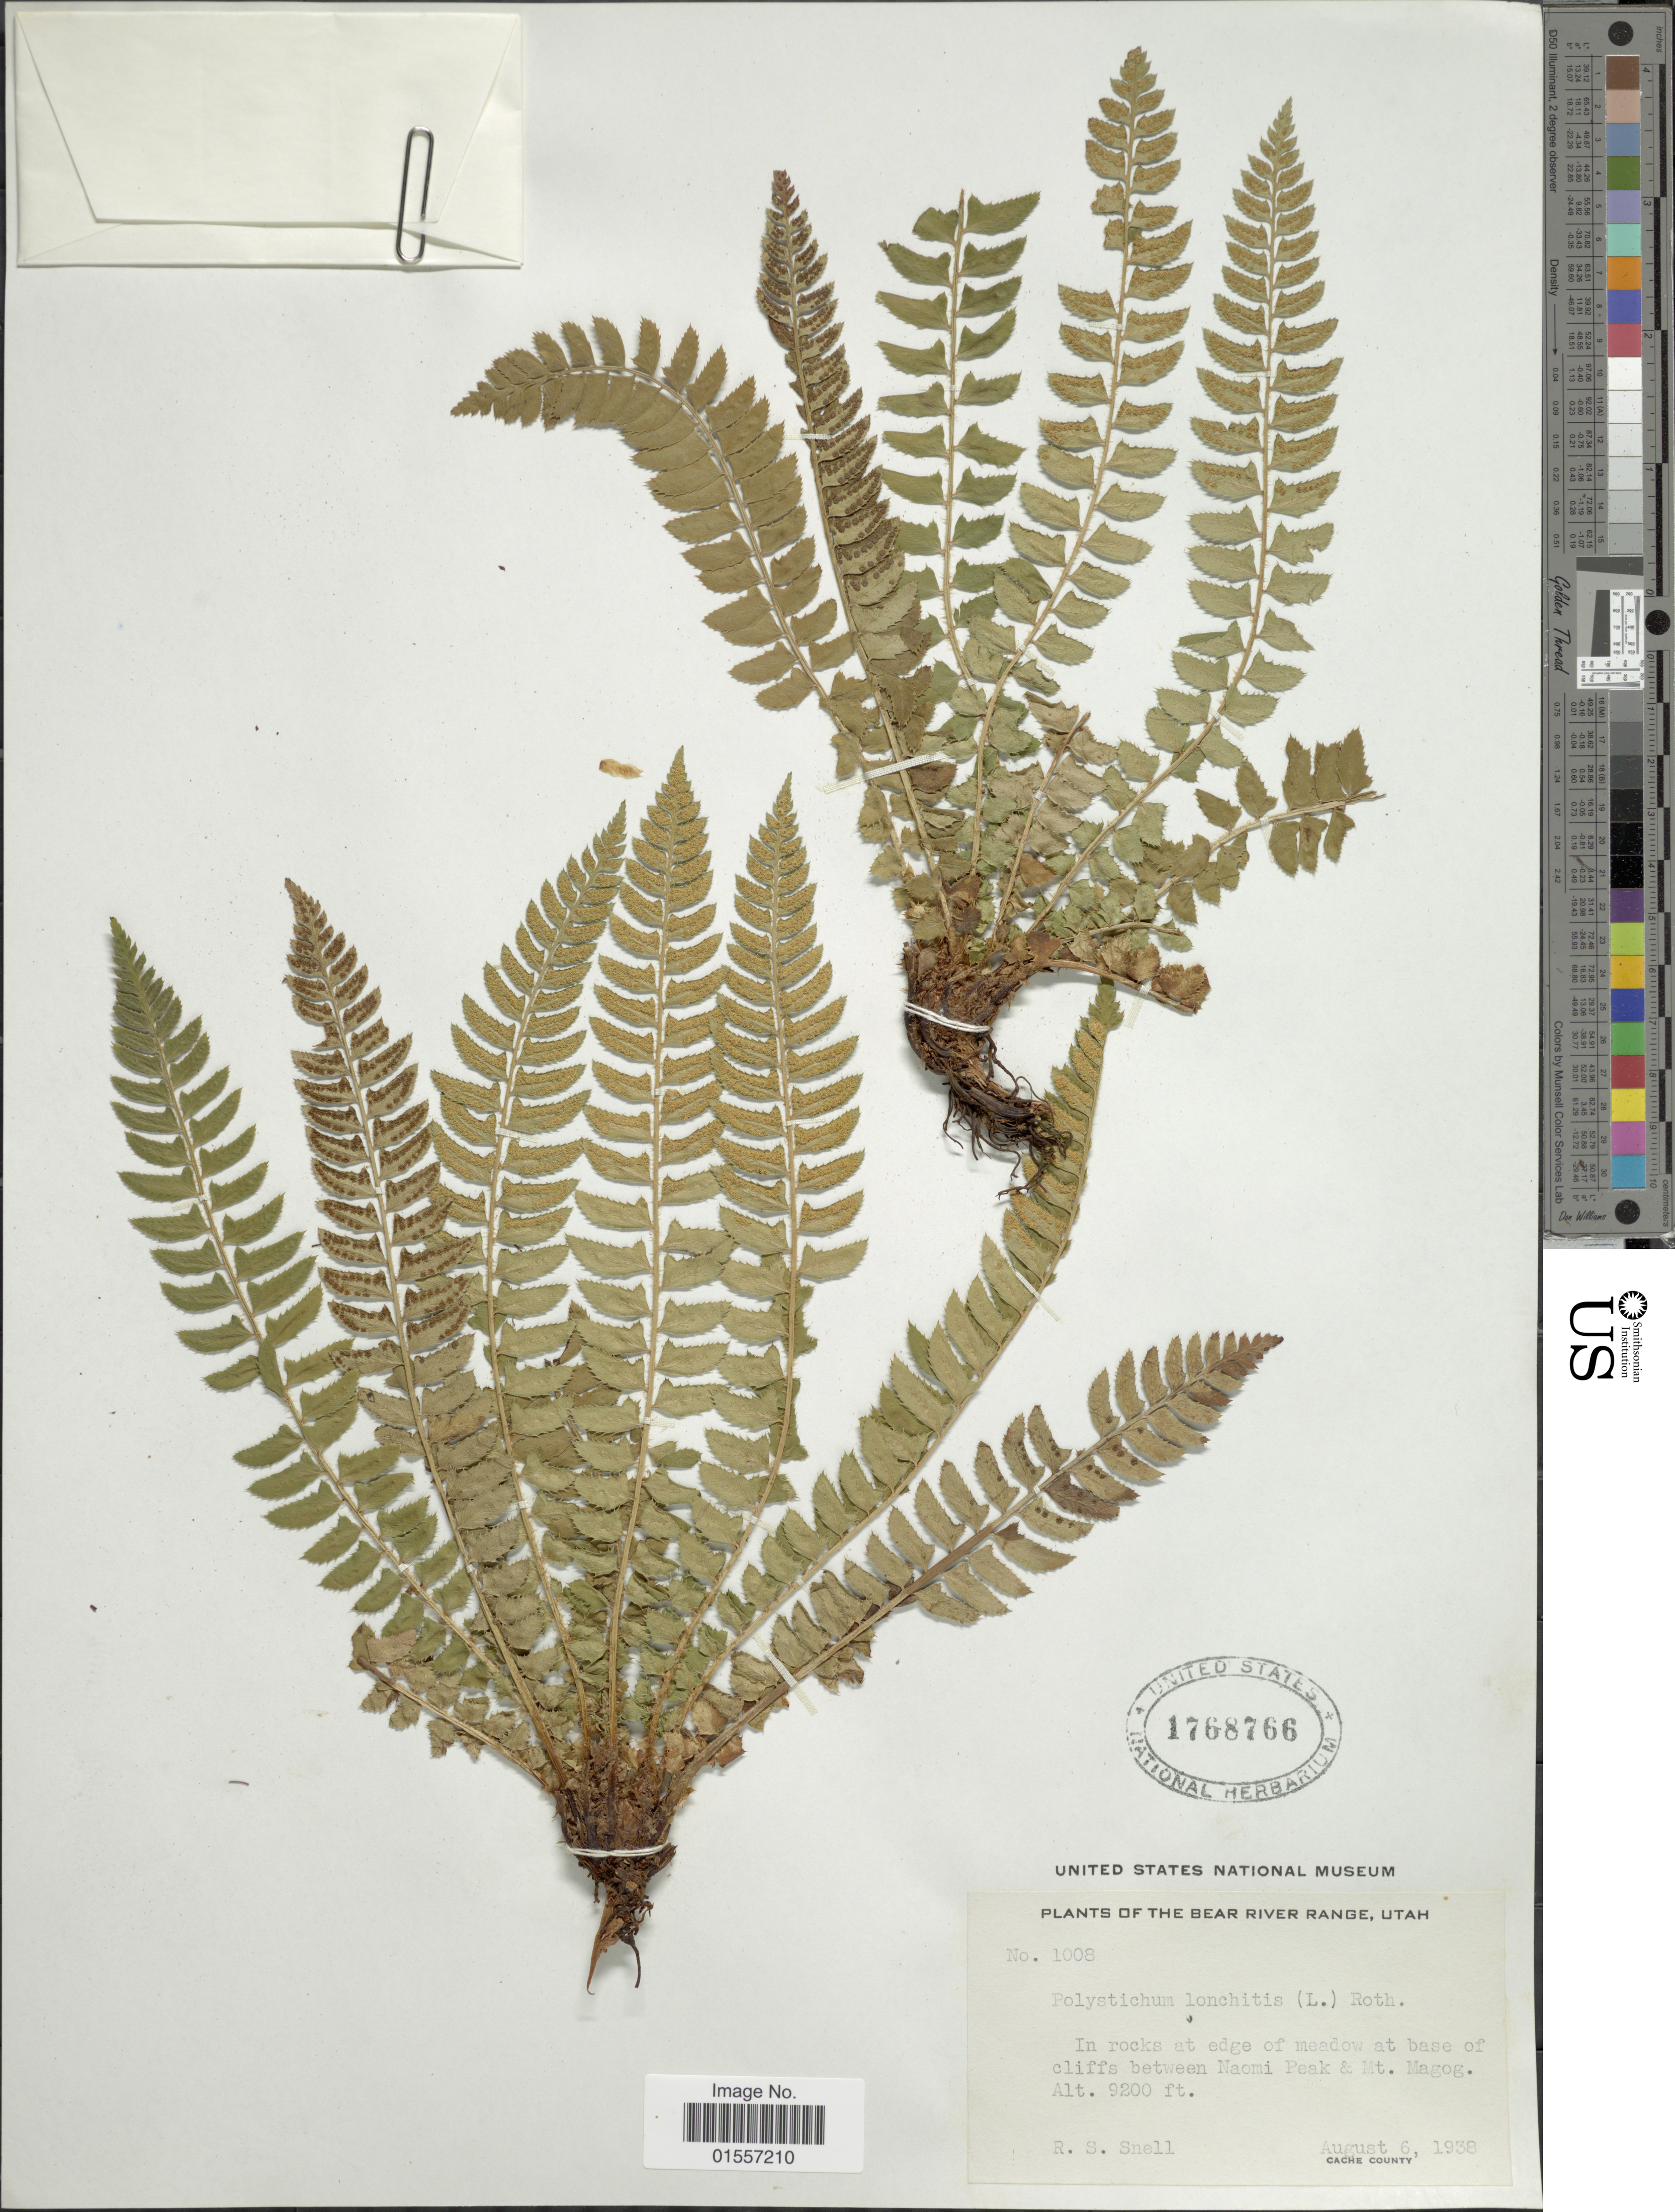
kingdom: Plantae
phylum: Tracheophyta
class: Polypodiopsida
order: Polypodiales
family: Dryopteridaceae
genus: Polystichum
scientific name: Polystichum lonchitis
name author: (Roth) L.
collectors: R. Snell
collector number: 1008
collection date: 1938-08-06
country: United States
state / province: Utah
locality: The Bear River Range, In rocks at edge of meadow at base of cliffs between Naomi Peak & Mt Magog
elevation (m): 2804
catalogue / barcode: US 1768766